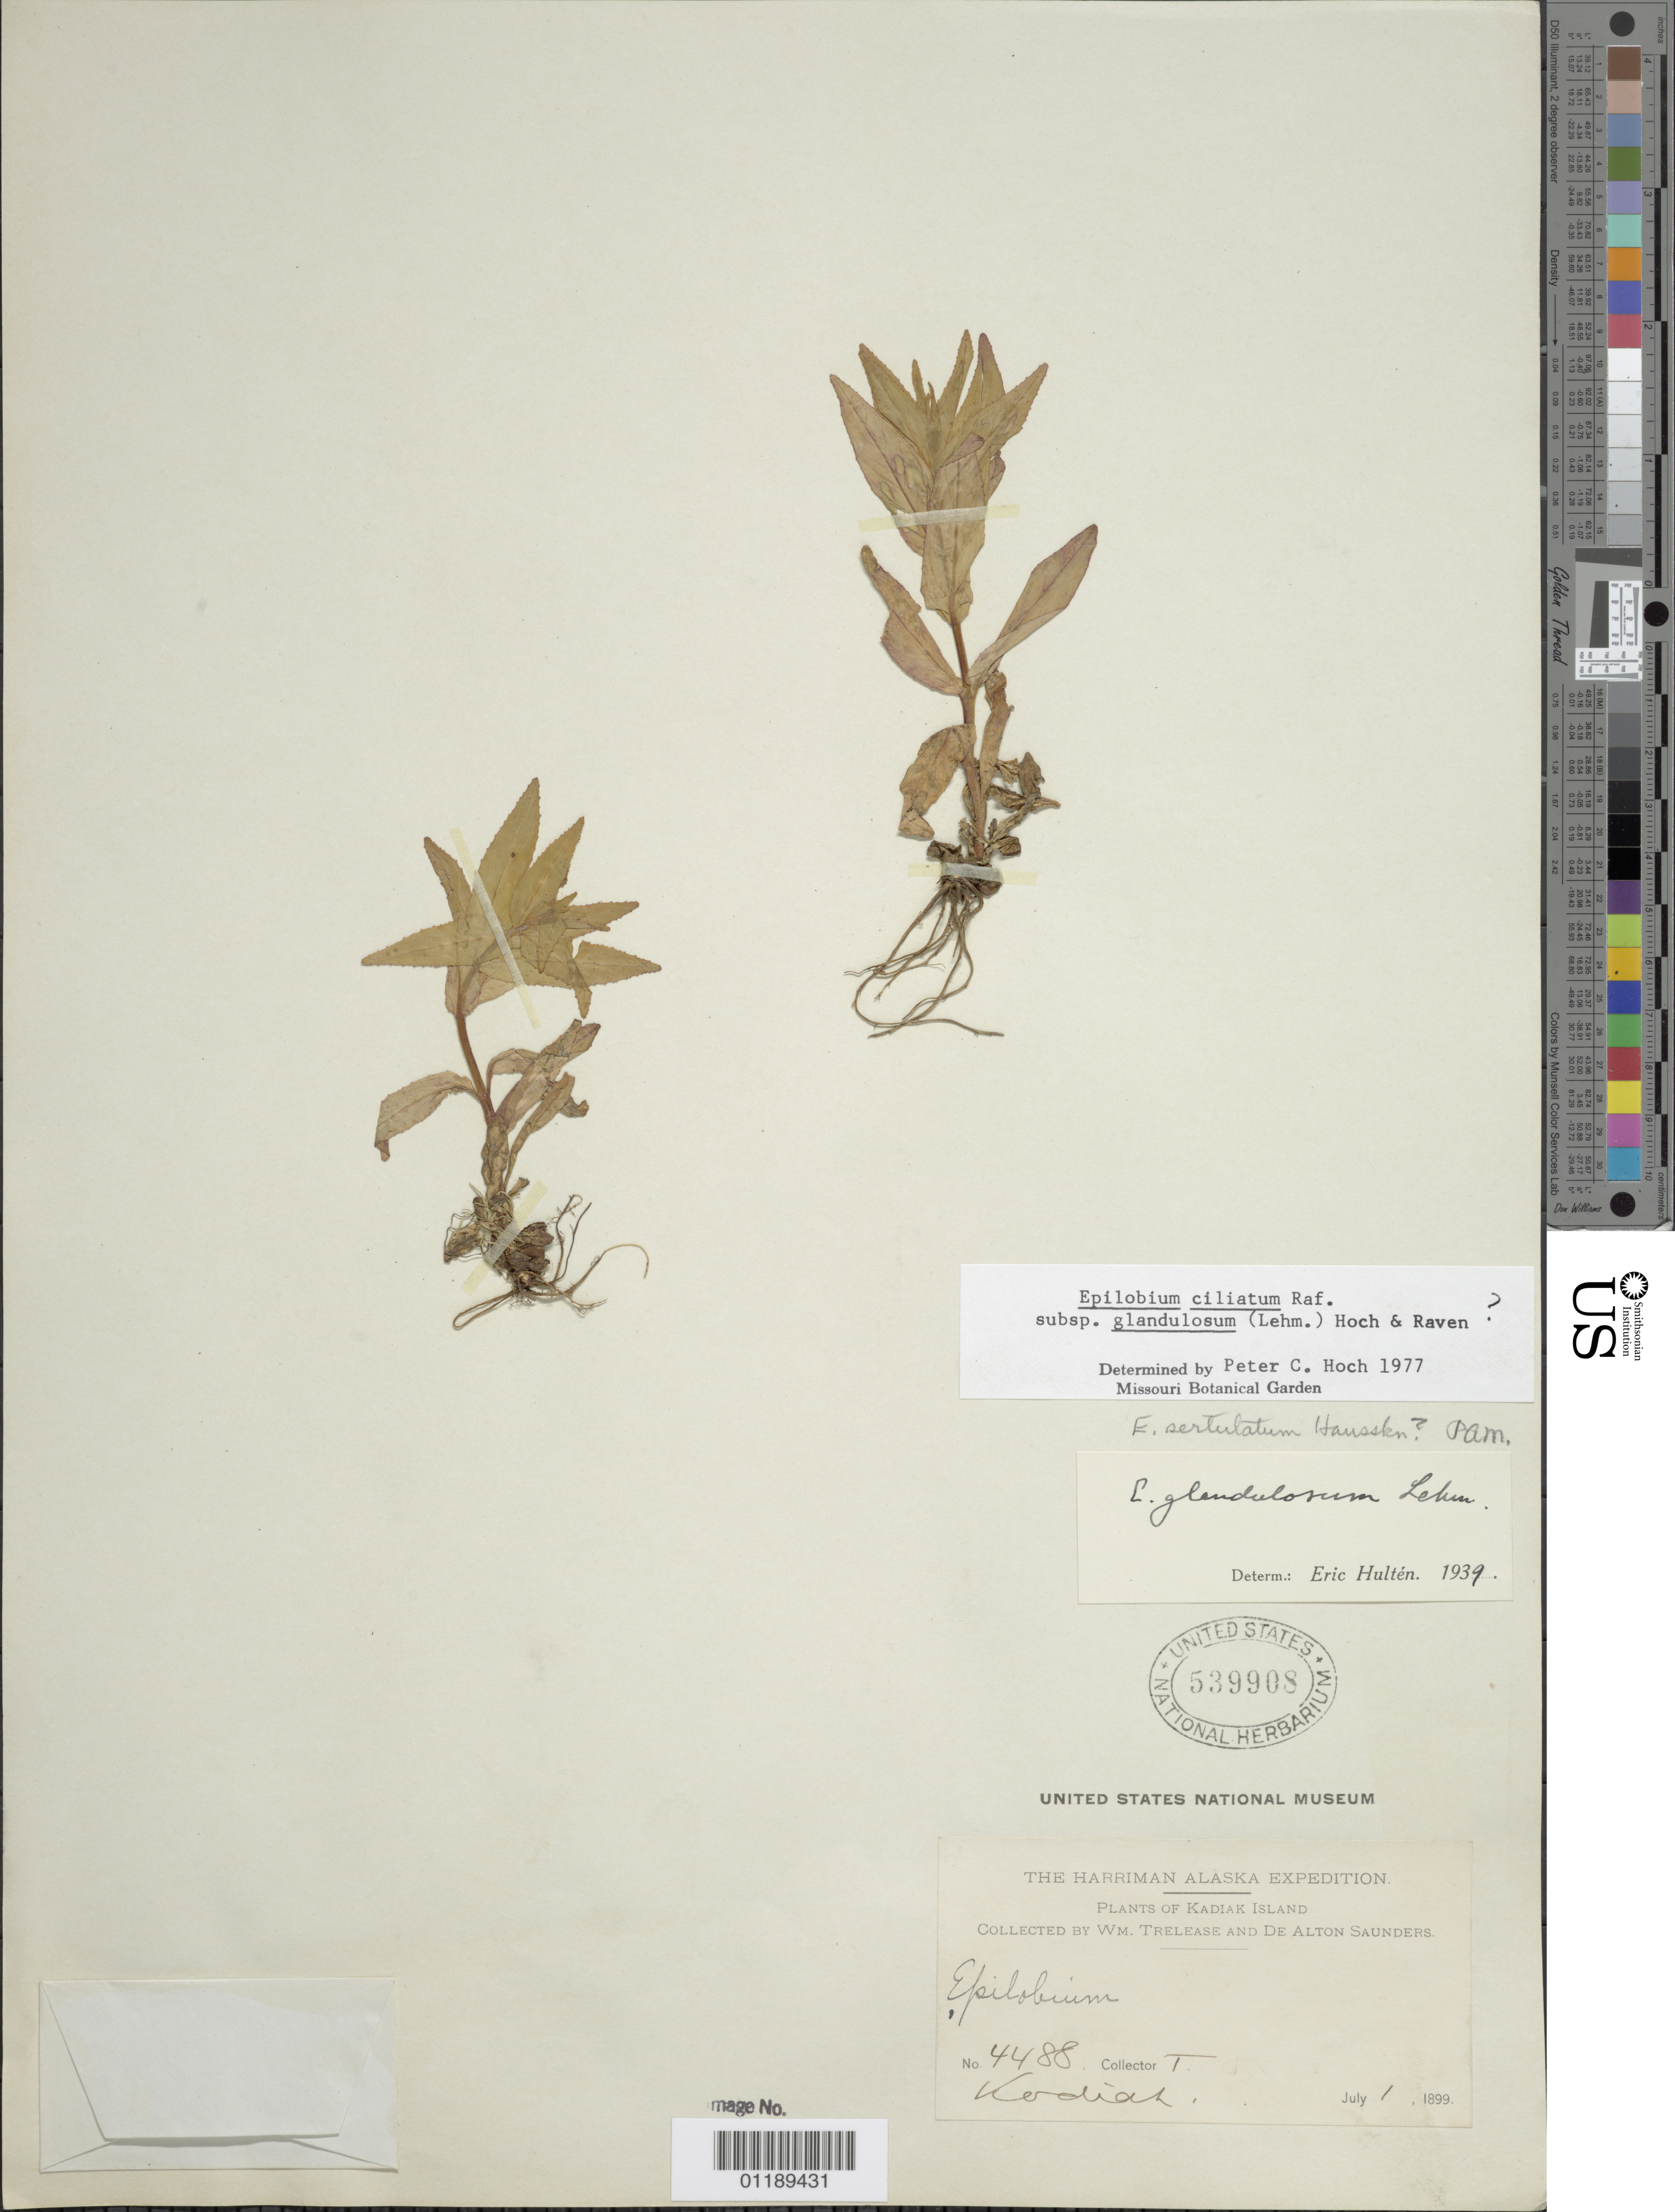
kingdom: Plantae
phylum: Tracheophyta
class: Magnoliopsida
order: Myrtales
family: Onagraceae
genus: Epilobium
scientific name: Epilobium ciliatum subsp. glandulosum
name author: (Lehm.) Hoch & P.H. Raven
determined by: Hoch, P. C.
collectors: W. Trelease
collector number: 4488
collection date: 1899-07-01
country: United States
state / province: Alaska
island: Kodiak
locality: Kodiak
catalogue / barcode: US 539908